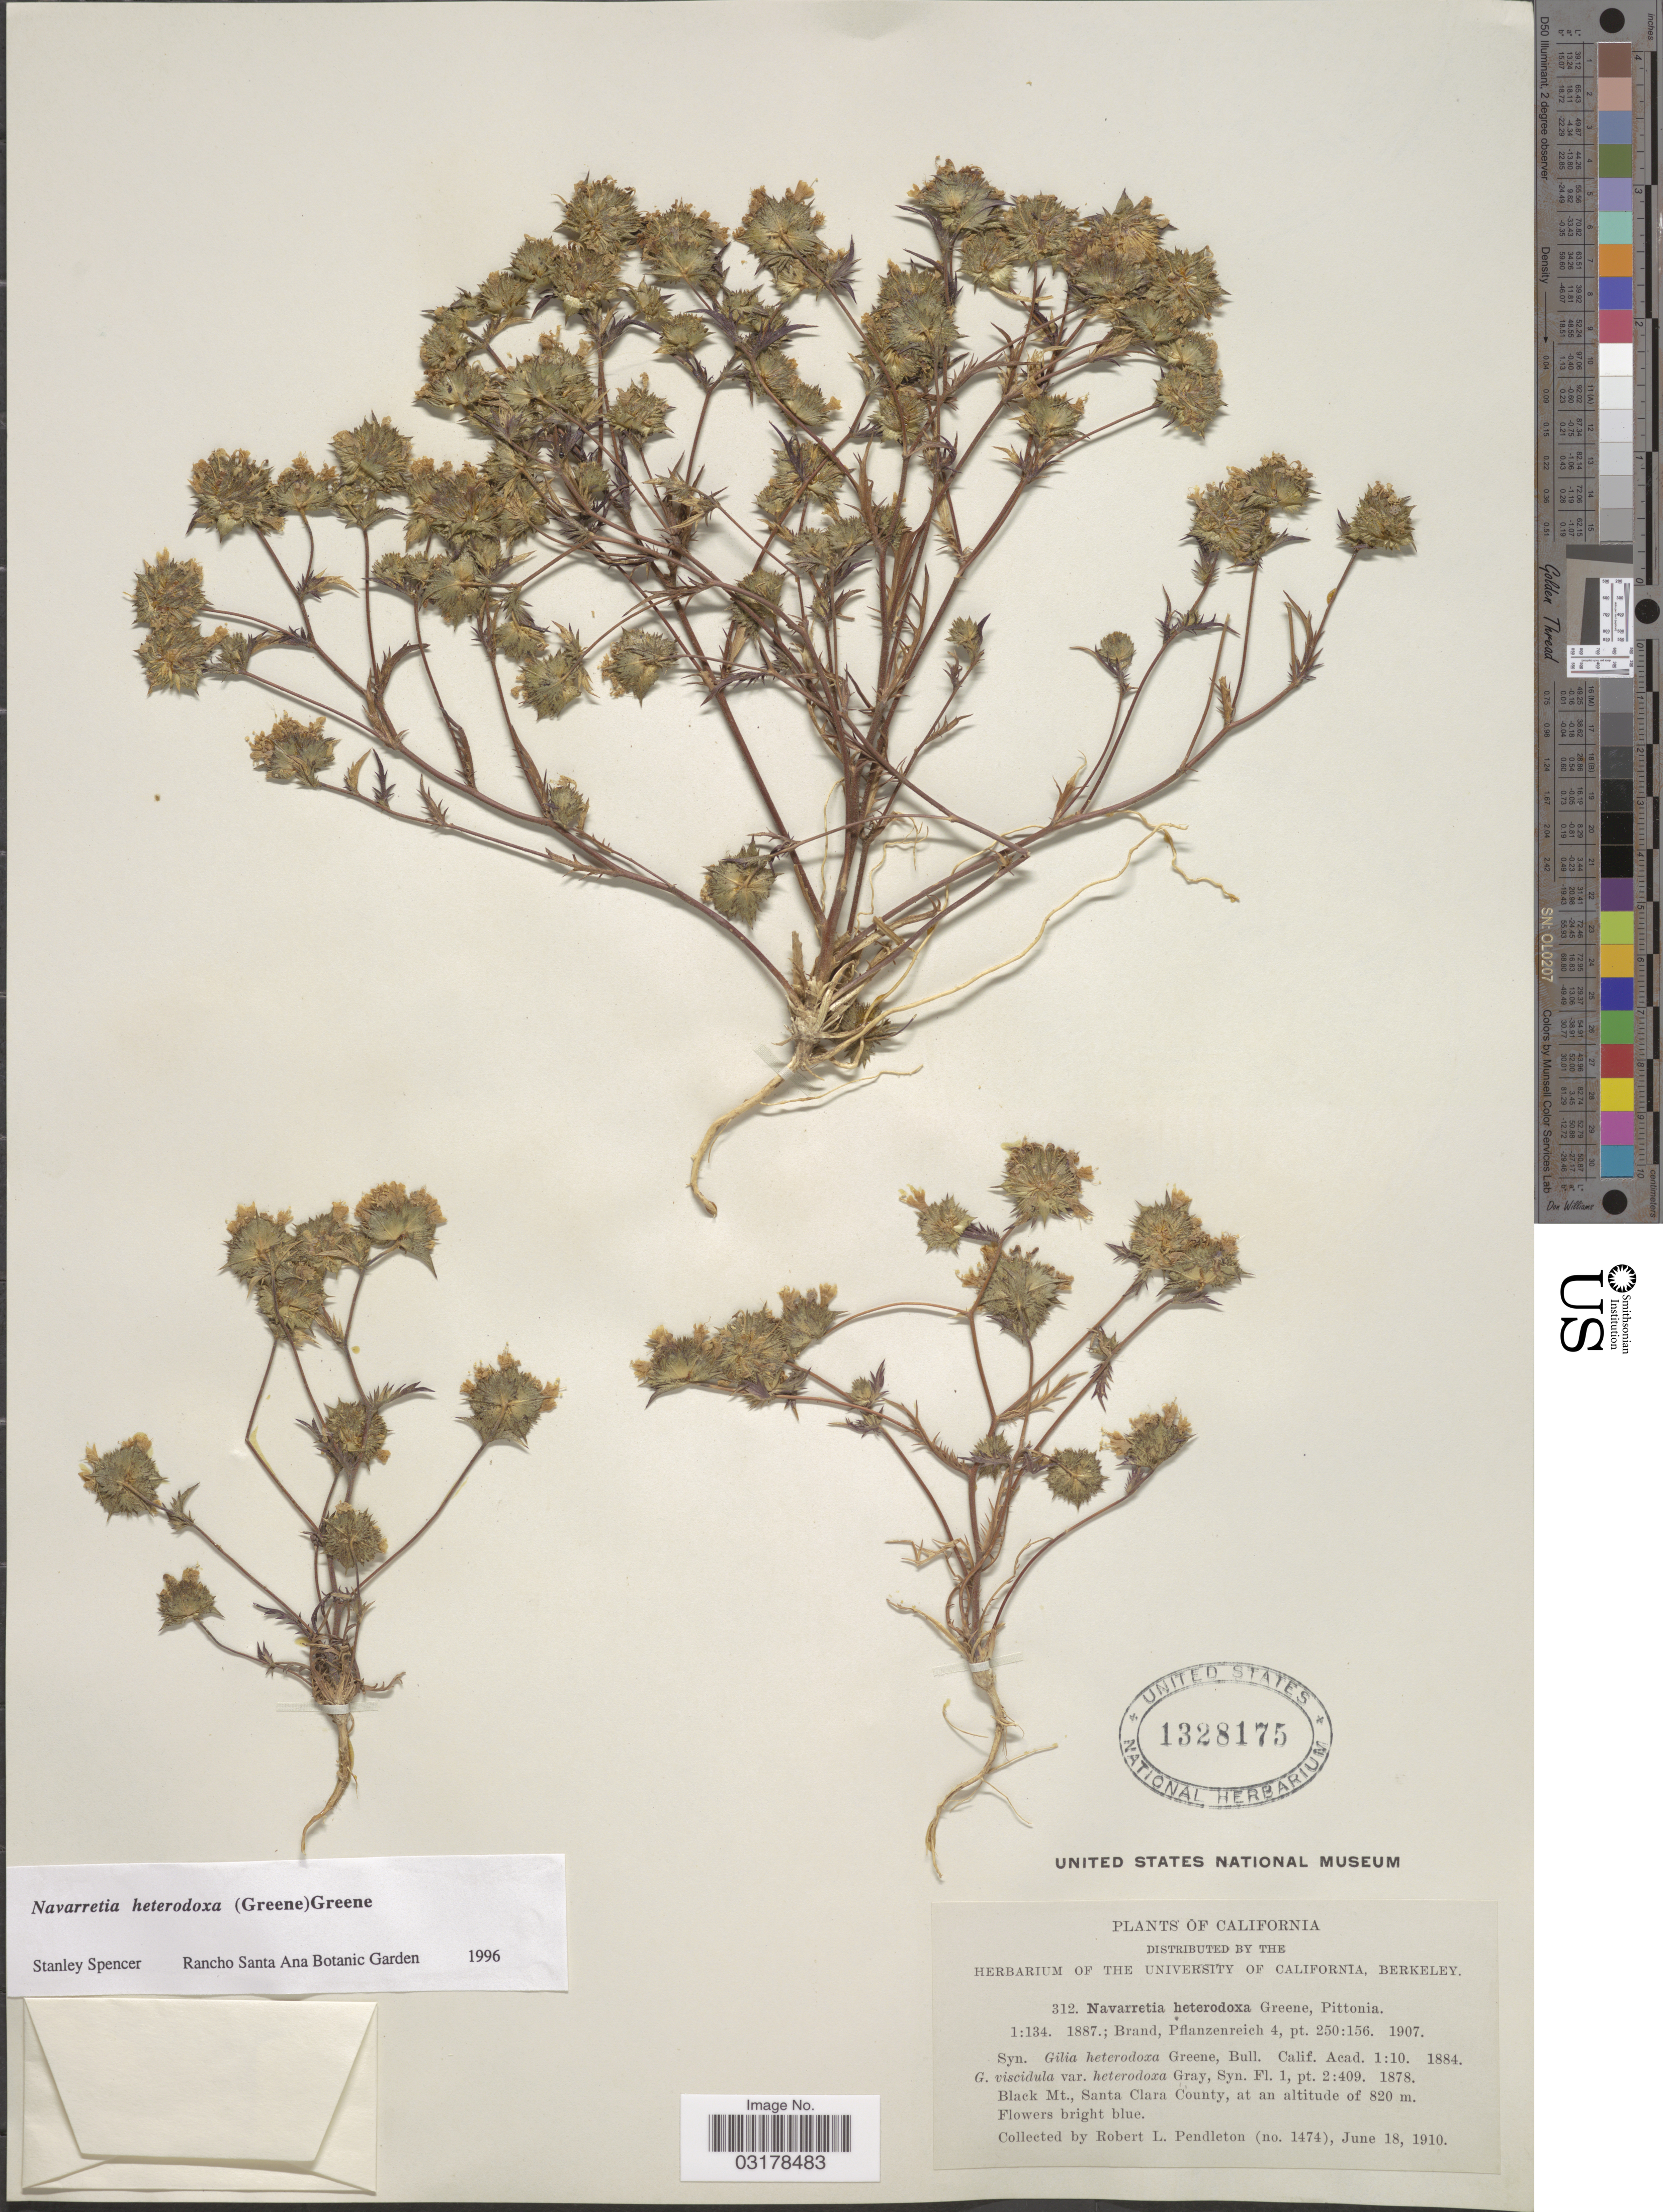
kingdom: Plantae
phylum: Tracheophyta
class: Magnoliopsida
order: Ericales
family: Polemoniaceae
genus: Navarretia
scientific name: Navarretia heterodoxa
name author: (S.W. Greene) S.W. Greene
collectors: R. Pendleton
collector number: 1474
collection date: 1910-06-18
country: United States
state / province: California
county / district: Santa Clara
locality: Black Mt., Santa Clara County.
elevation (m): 820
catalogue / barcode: US 1328175